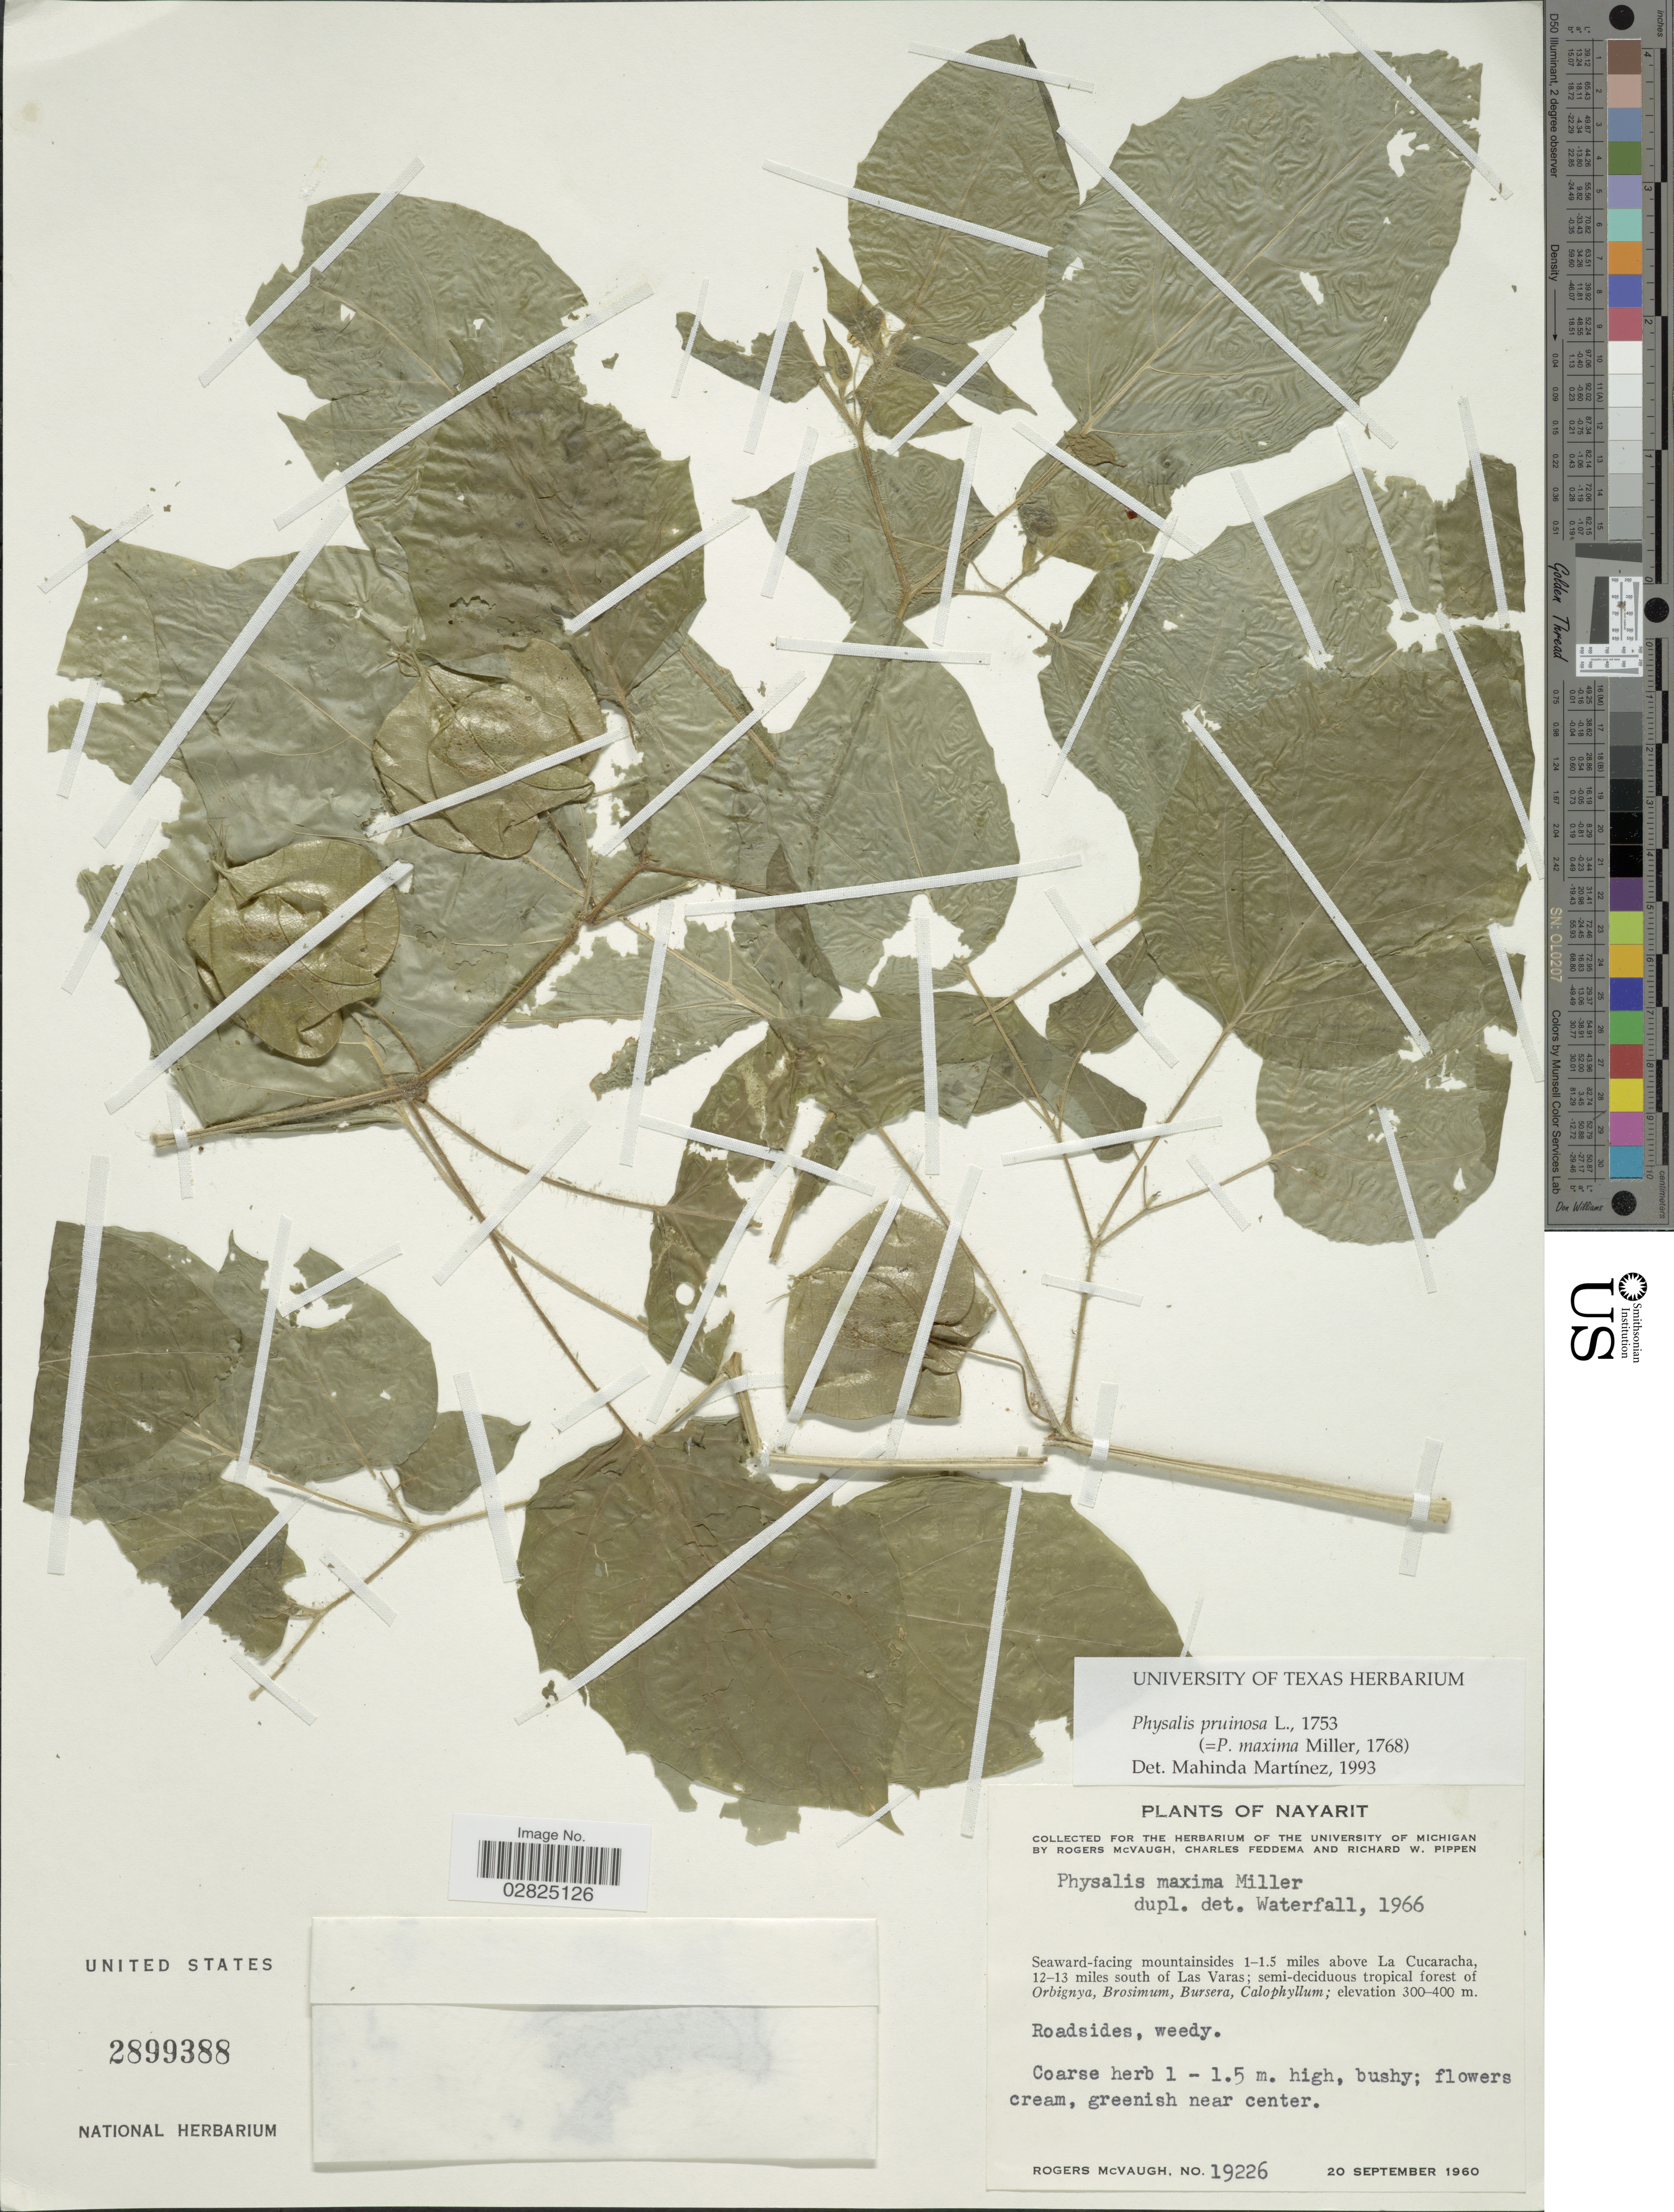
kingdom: Plantae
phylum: Tracheophyta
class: Magnoliopsida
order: Solanales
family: Solanaceae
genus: Physalis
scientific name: Physalis pruinosa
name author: L.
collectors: R. McVaugh, C. Feddema & R. W. Pippen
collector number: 19226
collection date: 1960-09-20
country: Mexico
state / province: Nayarit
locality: Seaward-facing mountainsides 1-1.5 miles above La Cucaracha, 12-13 miles south of Las Varas.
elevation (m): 300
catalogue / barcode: US 2899388